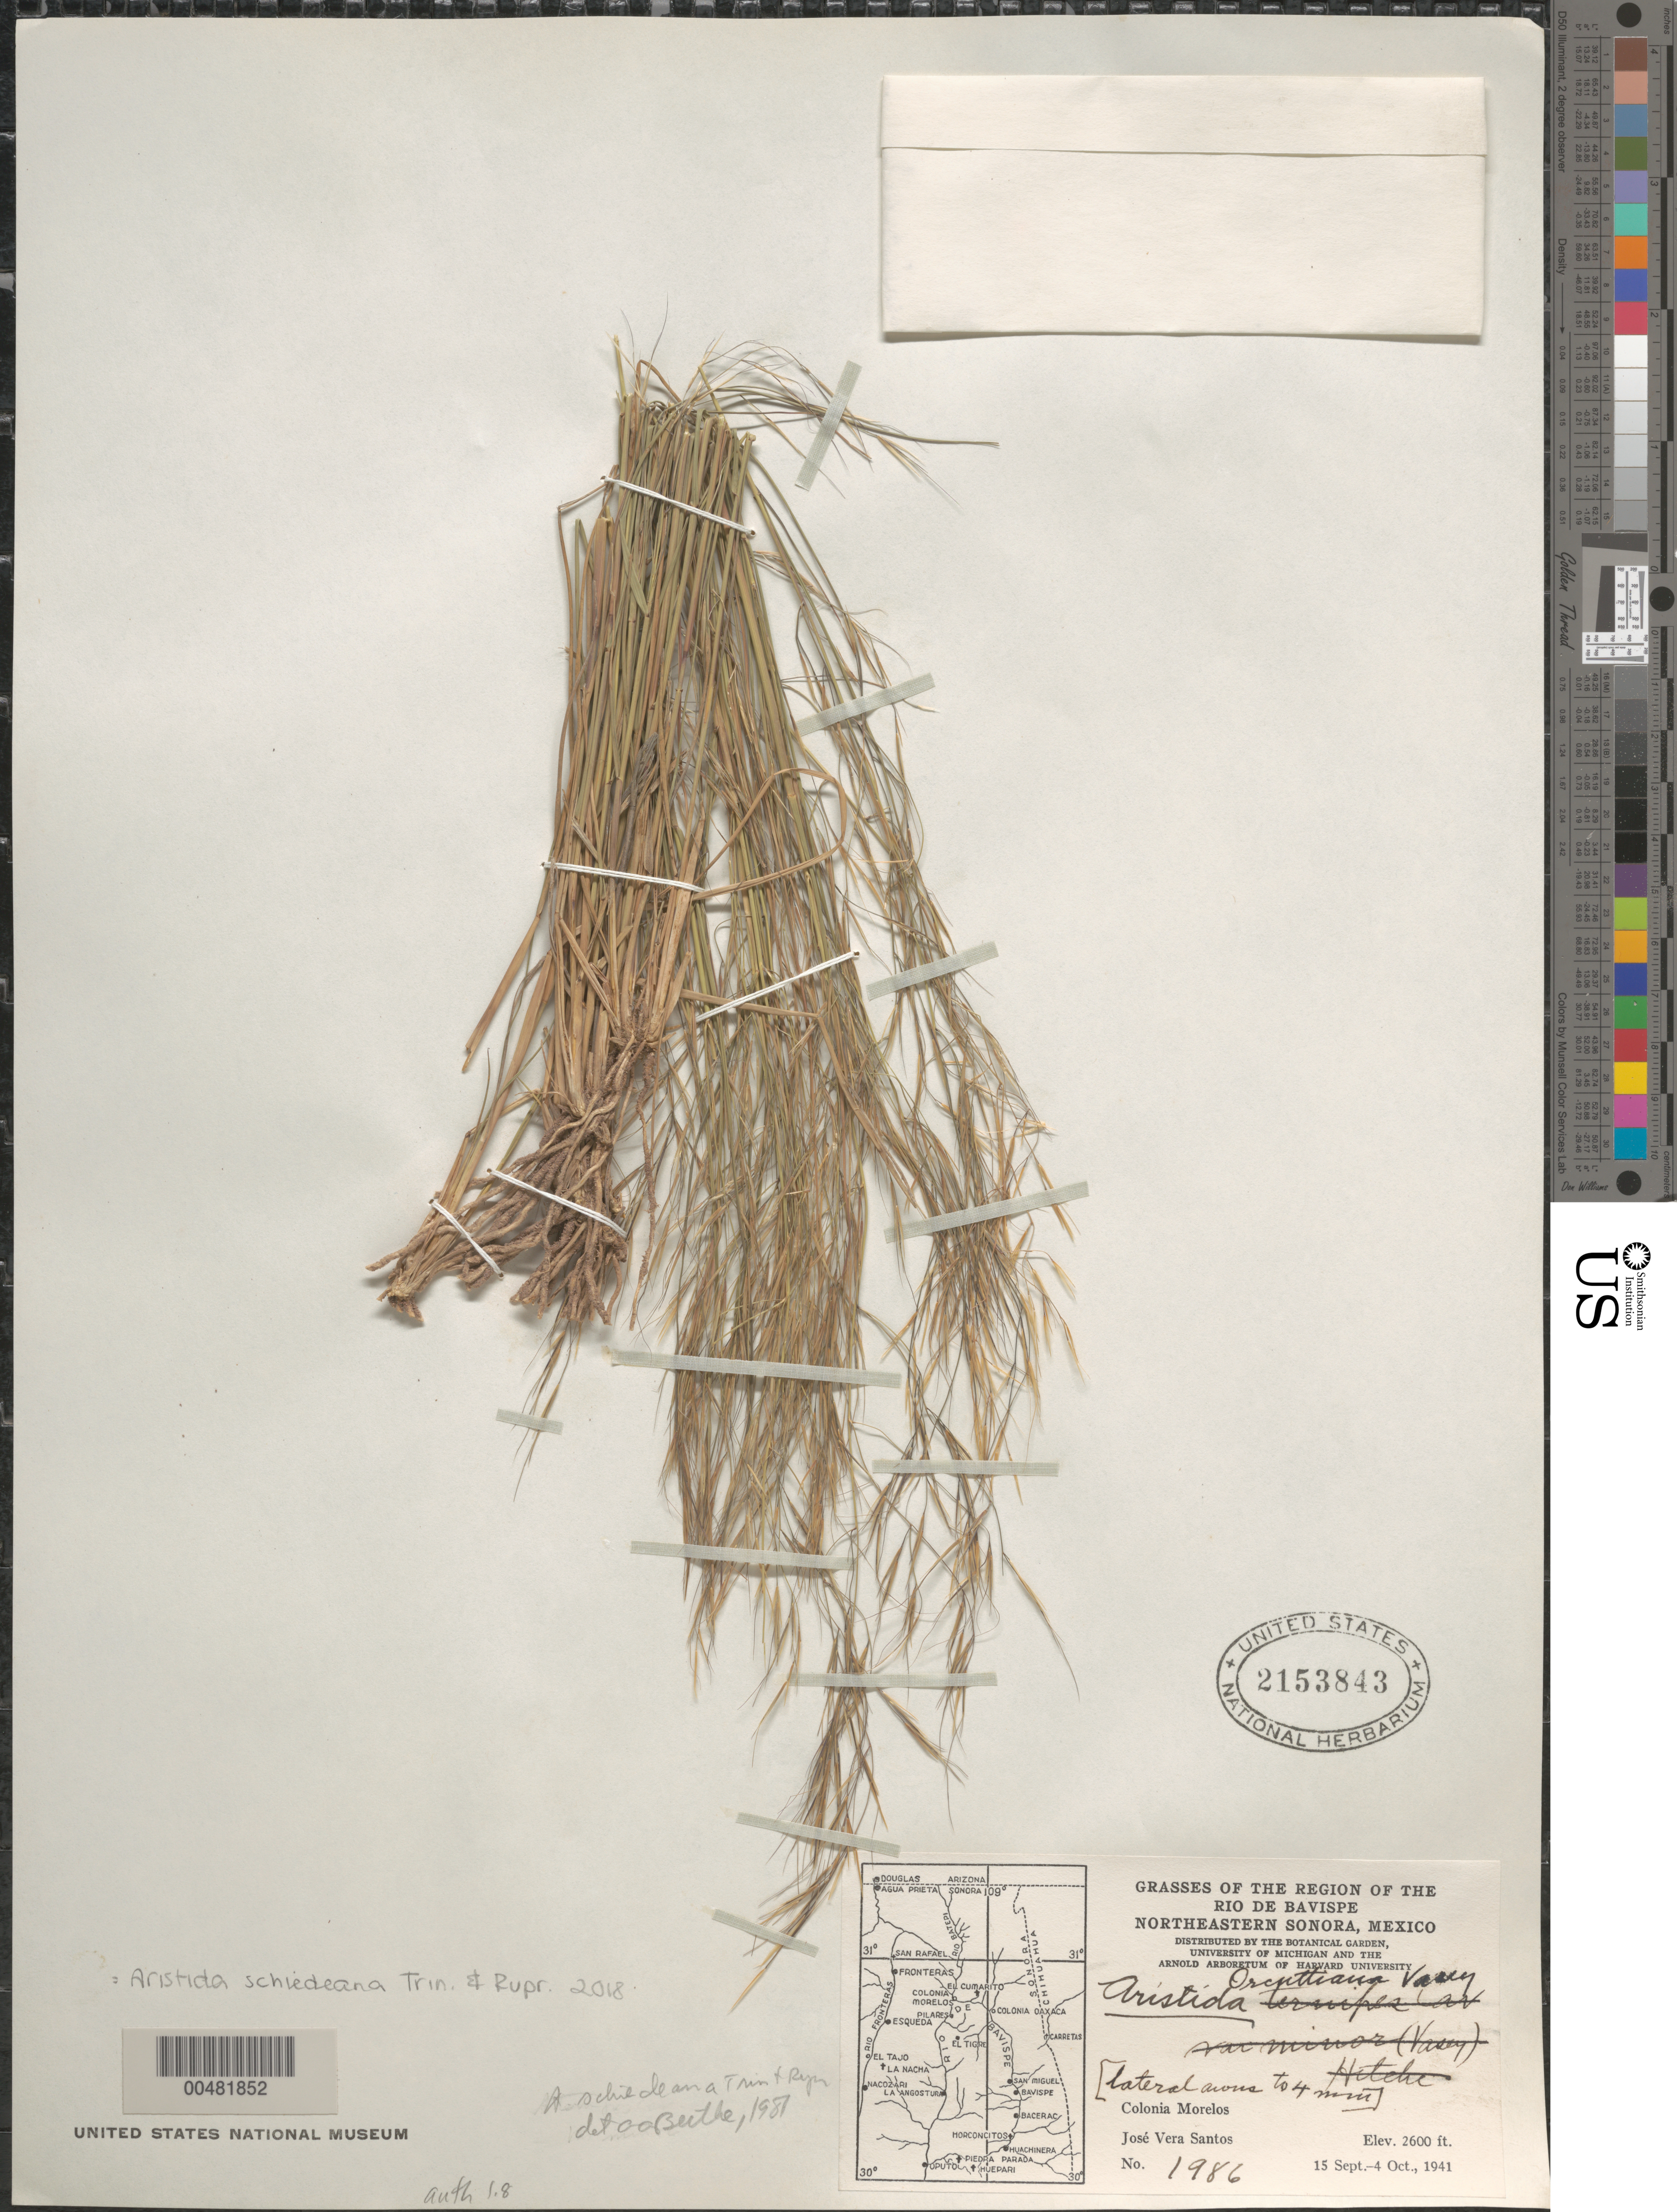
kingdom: Plantae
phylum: Tracheophyta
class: Liliopsida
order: Poales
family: Poaceae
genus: Aristida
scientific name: Aristida schiedeana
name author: Trin. & Rupr.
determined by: Beetle, Alan A.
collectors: J. V. Santos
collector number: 1986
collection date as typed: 15 Sep 1941 to 4 Oct 1941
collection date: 1941-09-15/1941-10-04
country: Mexico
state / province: Sonora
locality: Region of the Rio de Bavispe, NE Sonora, Colonia Morelos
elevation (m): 792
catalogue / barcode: US 2153843